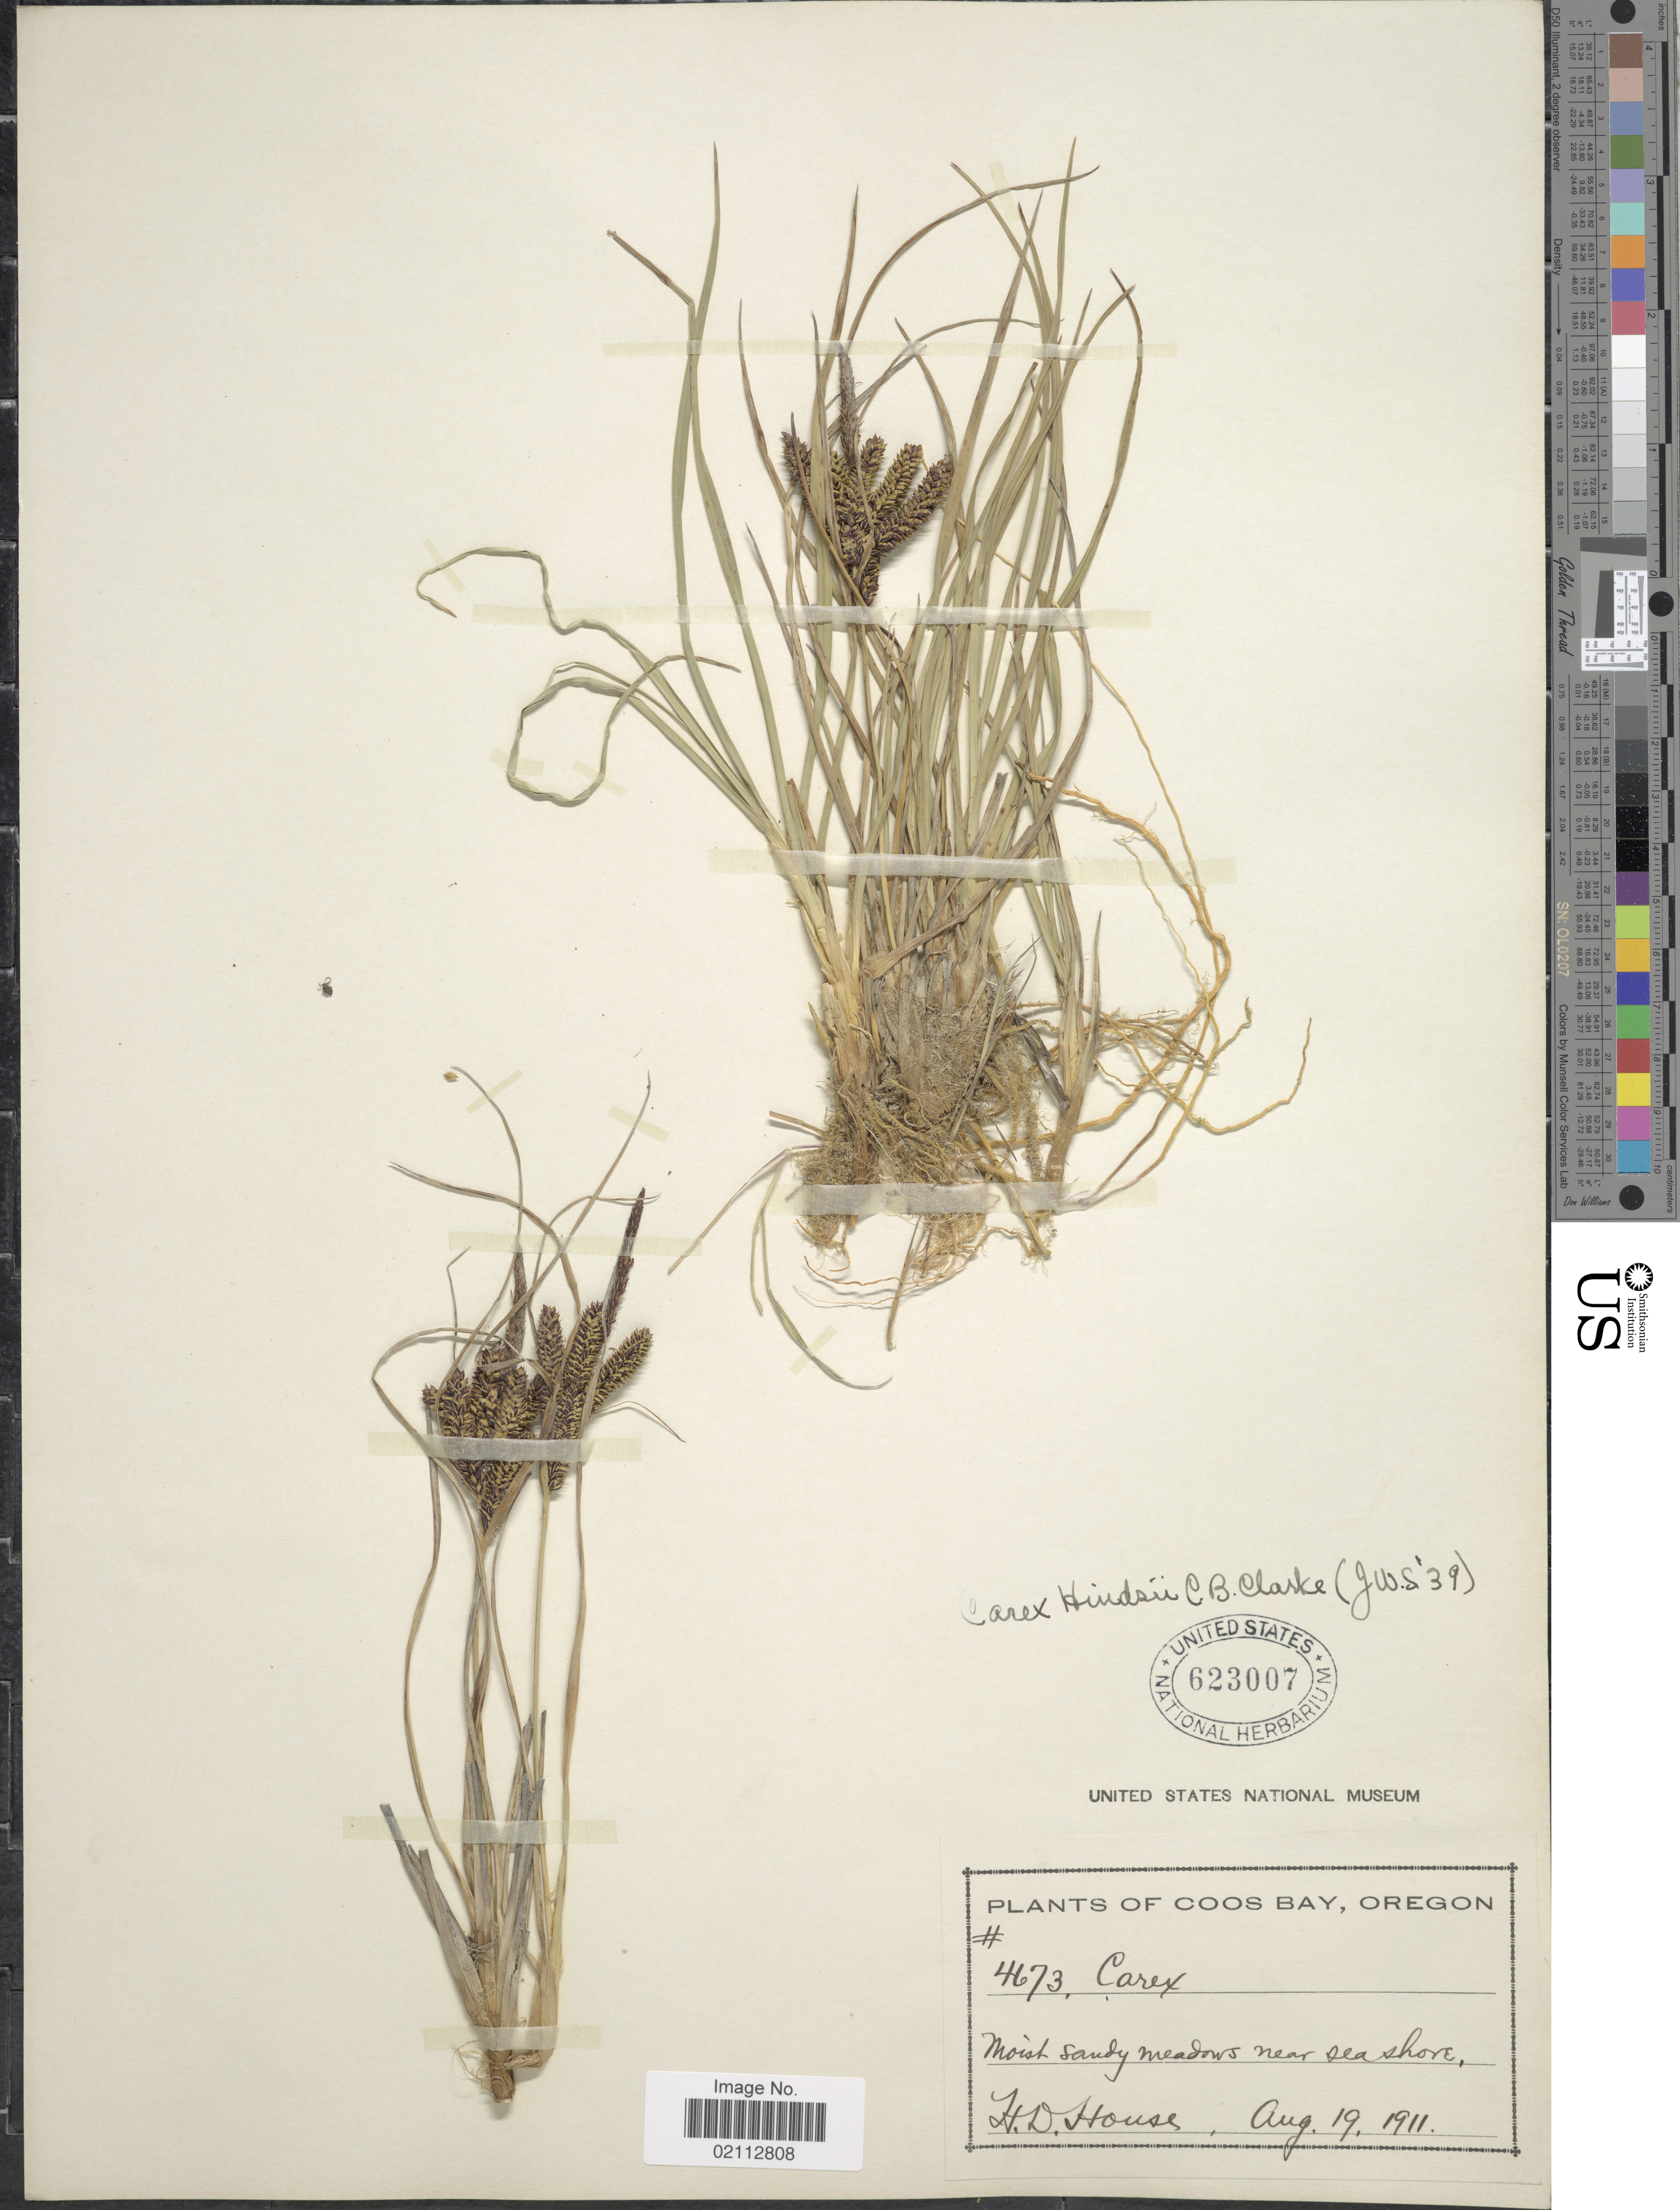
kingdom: Plantae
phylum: Tracheophyta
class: Liliopsida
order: Poales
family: Cyperaceae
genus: Carex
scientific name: Carex kelloggii var. limnophila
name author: (Holm) B.L. Wilson & R.E. Brainerd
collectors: H. D. House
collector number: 4673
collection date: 1911-08-19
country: United States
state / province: Oregon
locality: Coos Bay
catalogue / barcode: US 623007